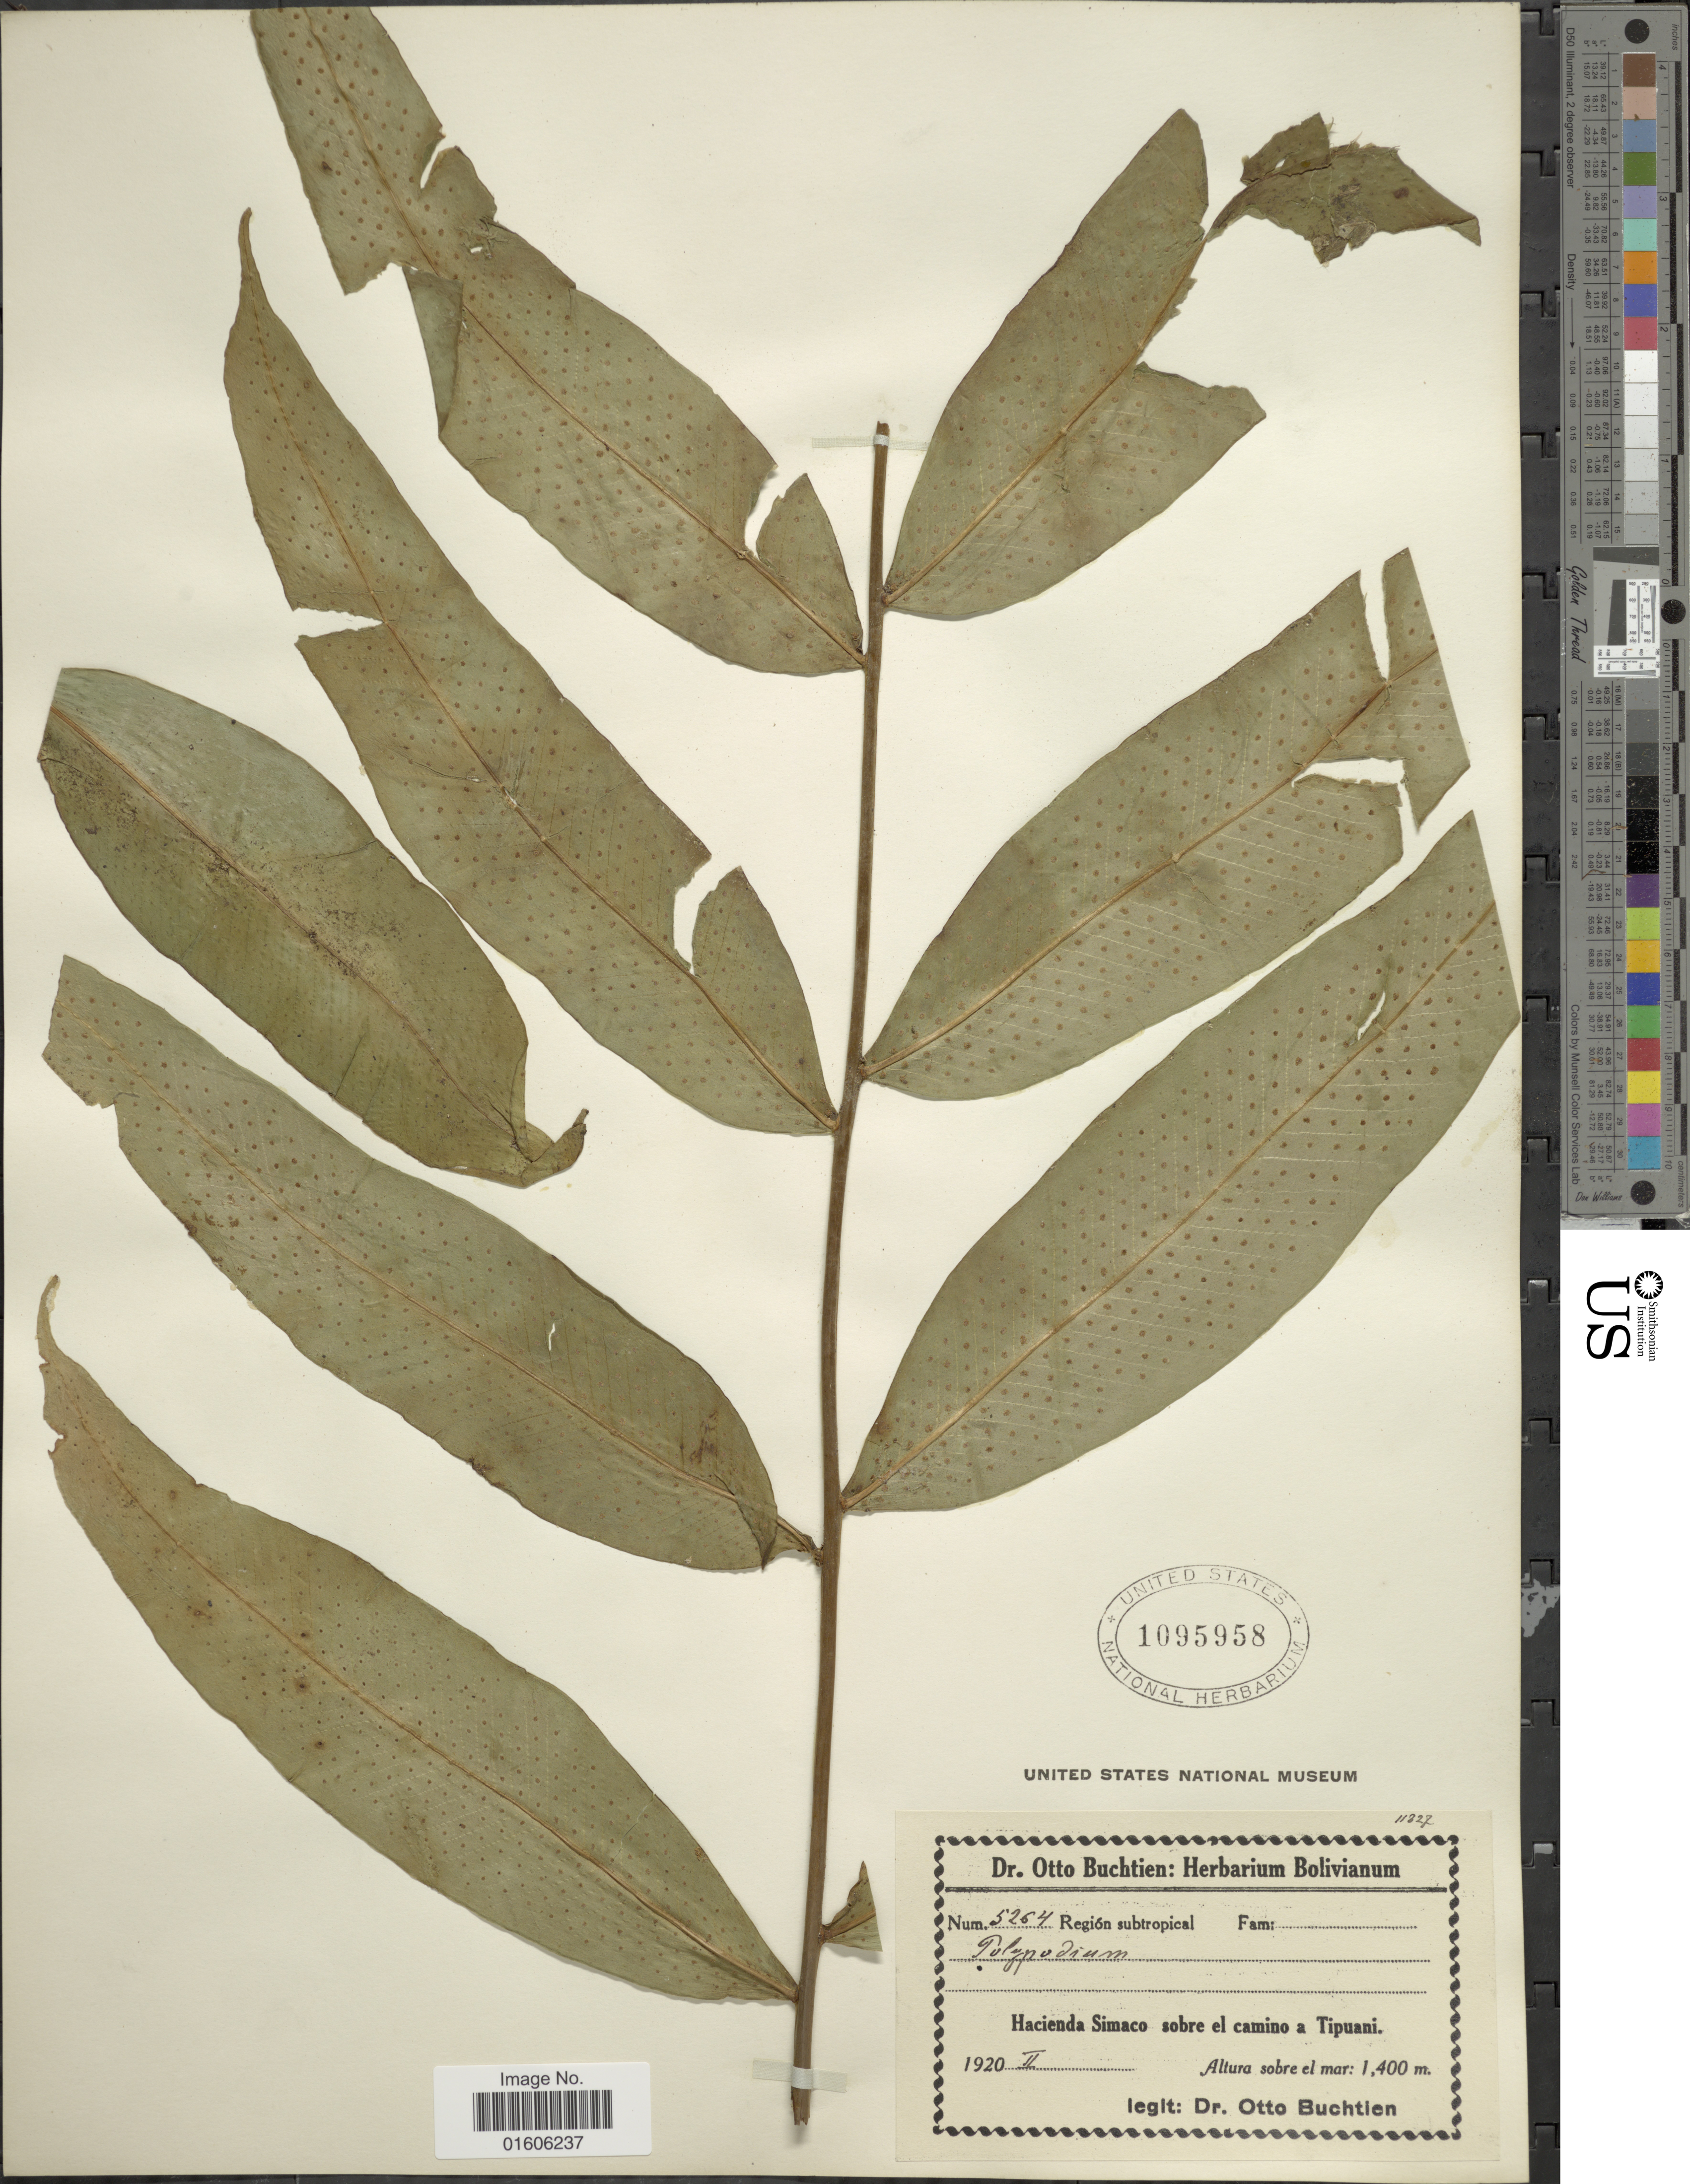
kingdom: Plantae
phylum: Tracheophyta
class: Polypodiopsida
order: Polypodiales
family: Polypodiaceae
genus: Serpocaulon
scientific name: Serpocaulon fraxinifolium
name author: (Jacq.) A.R. Sm.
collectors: O. Buchtien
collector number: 5264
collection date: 1920-02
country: Bolivia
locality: Región subtropical. Hacienda Simaco sobre el camino a Tipuani.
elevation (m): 1400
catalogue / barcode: US 1095958